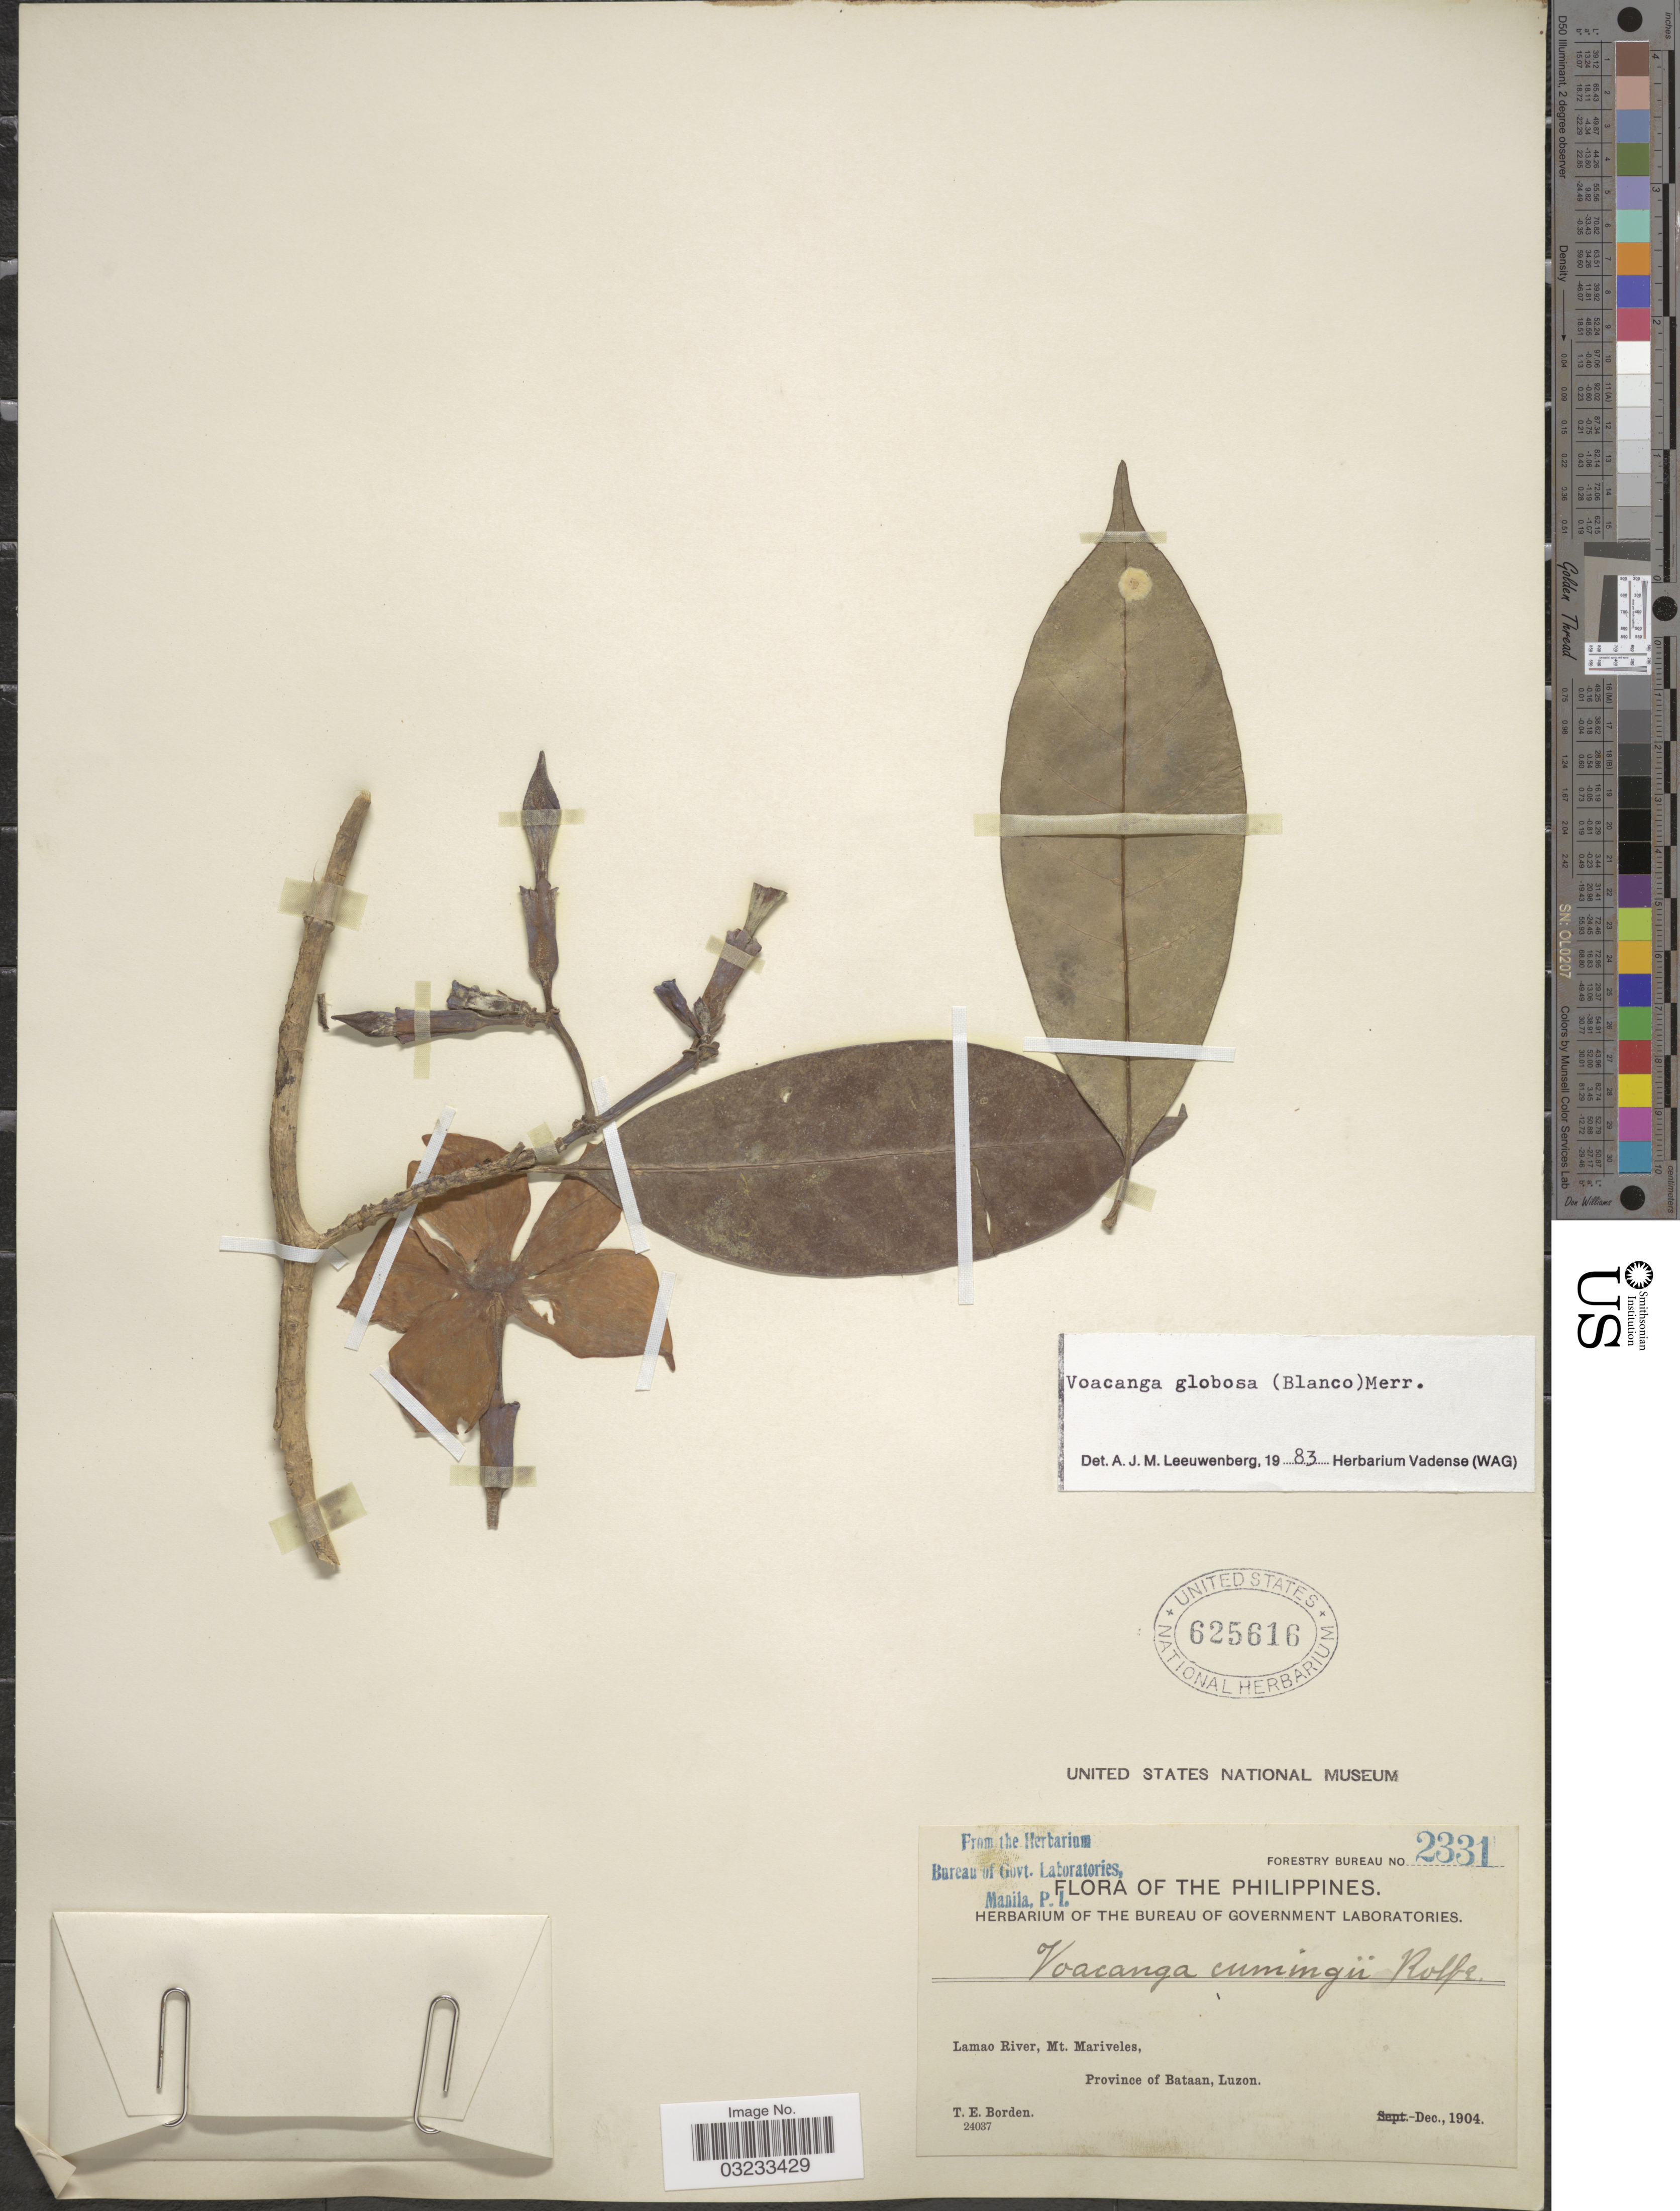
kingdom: Plantae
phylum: Tracheophyta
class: Magnoliopsida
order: Gentianales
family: Apocynaceae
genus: Voacanga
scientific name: Voacanga globosa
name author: (Blanco) Merr.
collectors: T. E. Borden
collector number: Forestry Bureau 2331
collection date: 1904-12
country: Philippines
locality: Lamao River, Mt. Mariveles, Province of Bataan, Luzon.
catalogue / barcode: US 625616